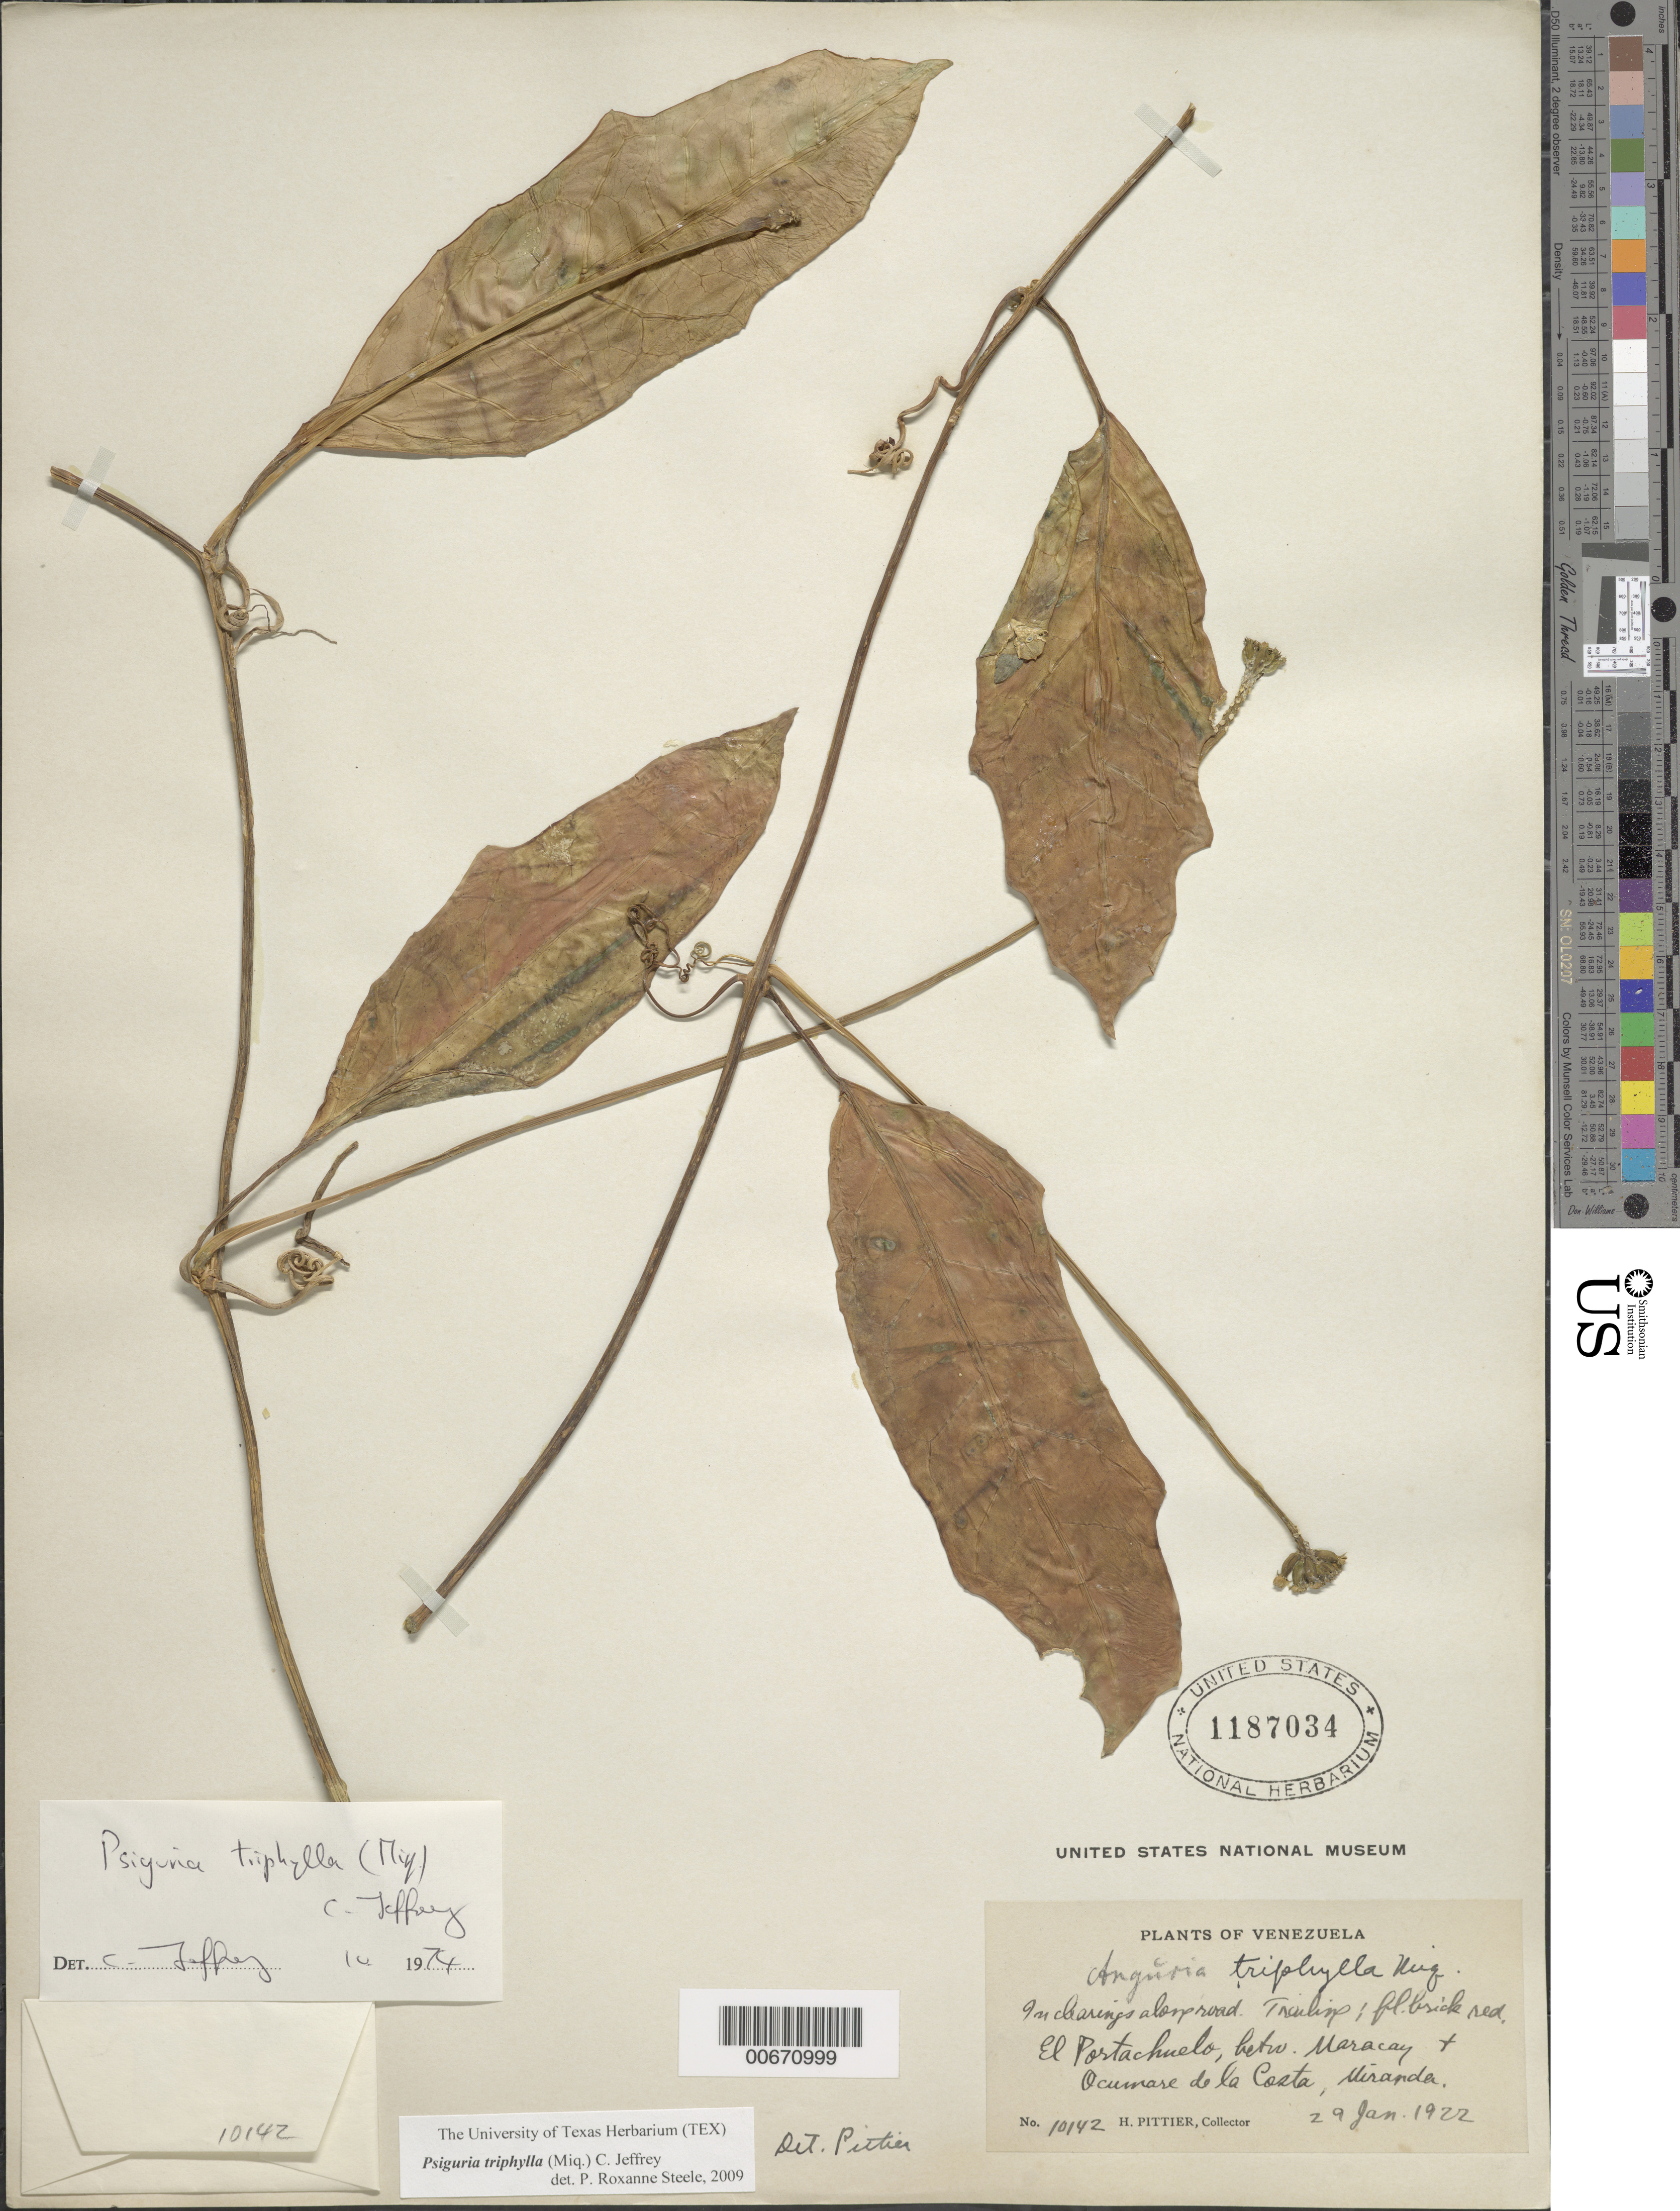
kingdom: Plantae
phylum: Tracheophyta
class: Magnoliopsida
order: Cucurbitales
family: Cucurbitaceae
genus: Psiguria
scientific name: Psiguria triphylla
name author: (Miq.) C. Jeffrey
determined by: Jeffrey, C.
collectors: H. F. Pittier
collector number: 10142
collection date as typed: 29-Jan-22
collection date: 1922-01-29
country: Venezuela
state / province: Miranda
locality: El Portachuelo, between Maracay & Ocumare de la Costa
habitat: In clearings along road.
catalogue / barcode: US 1187034